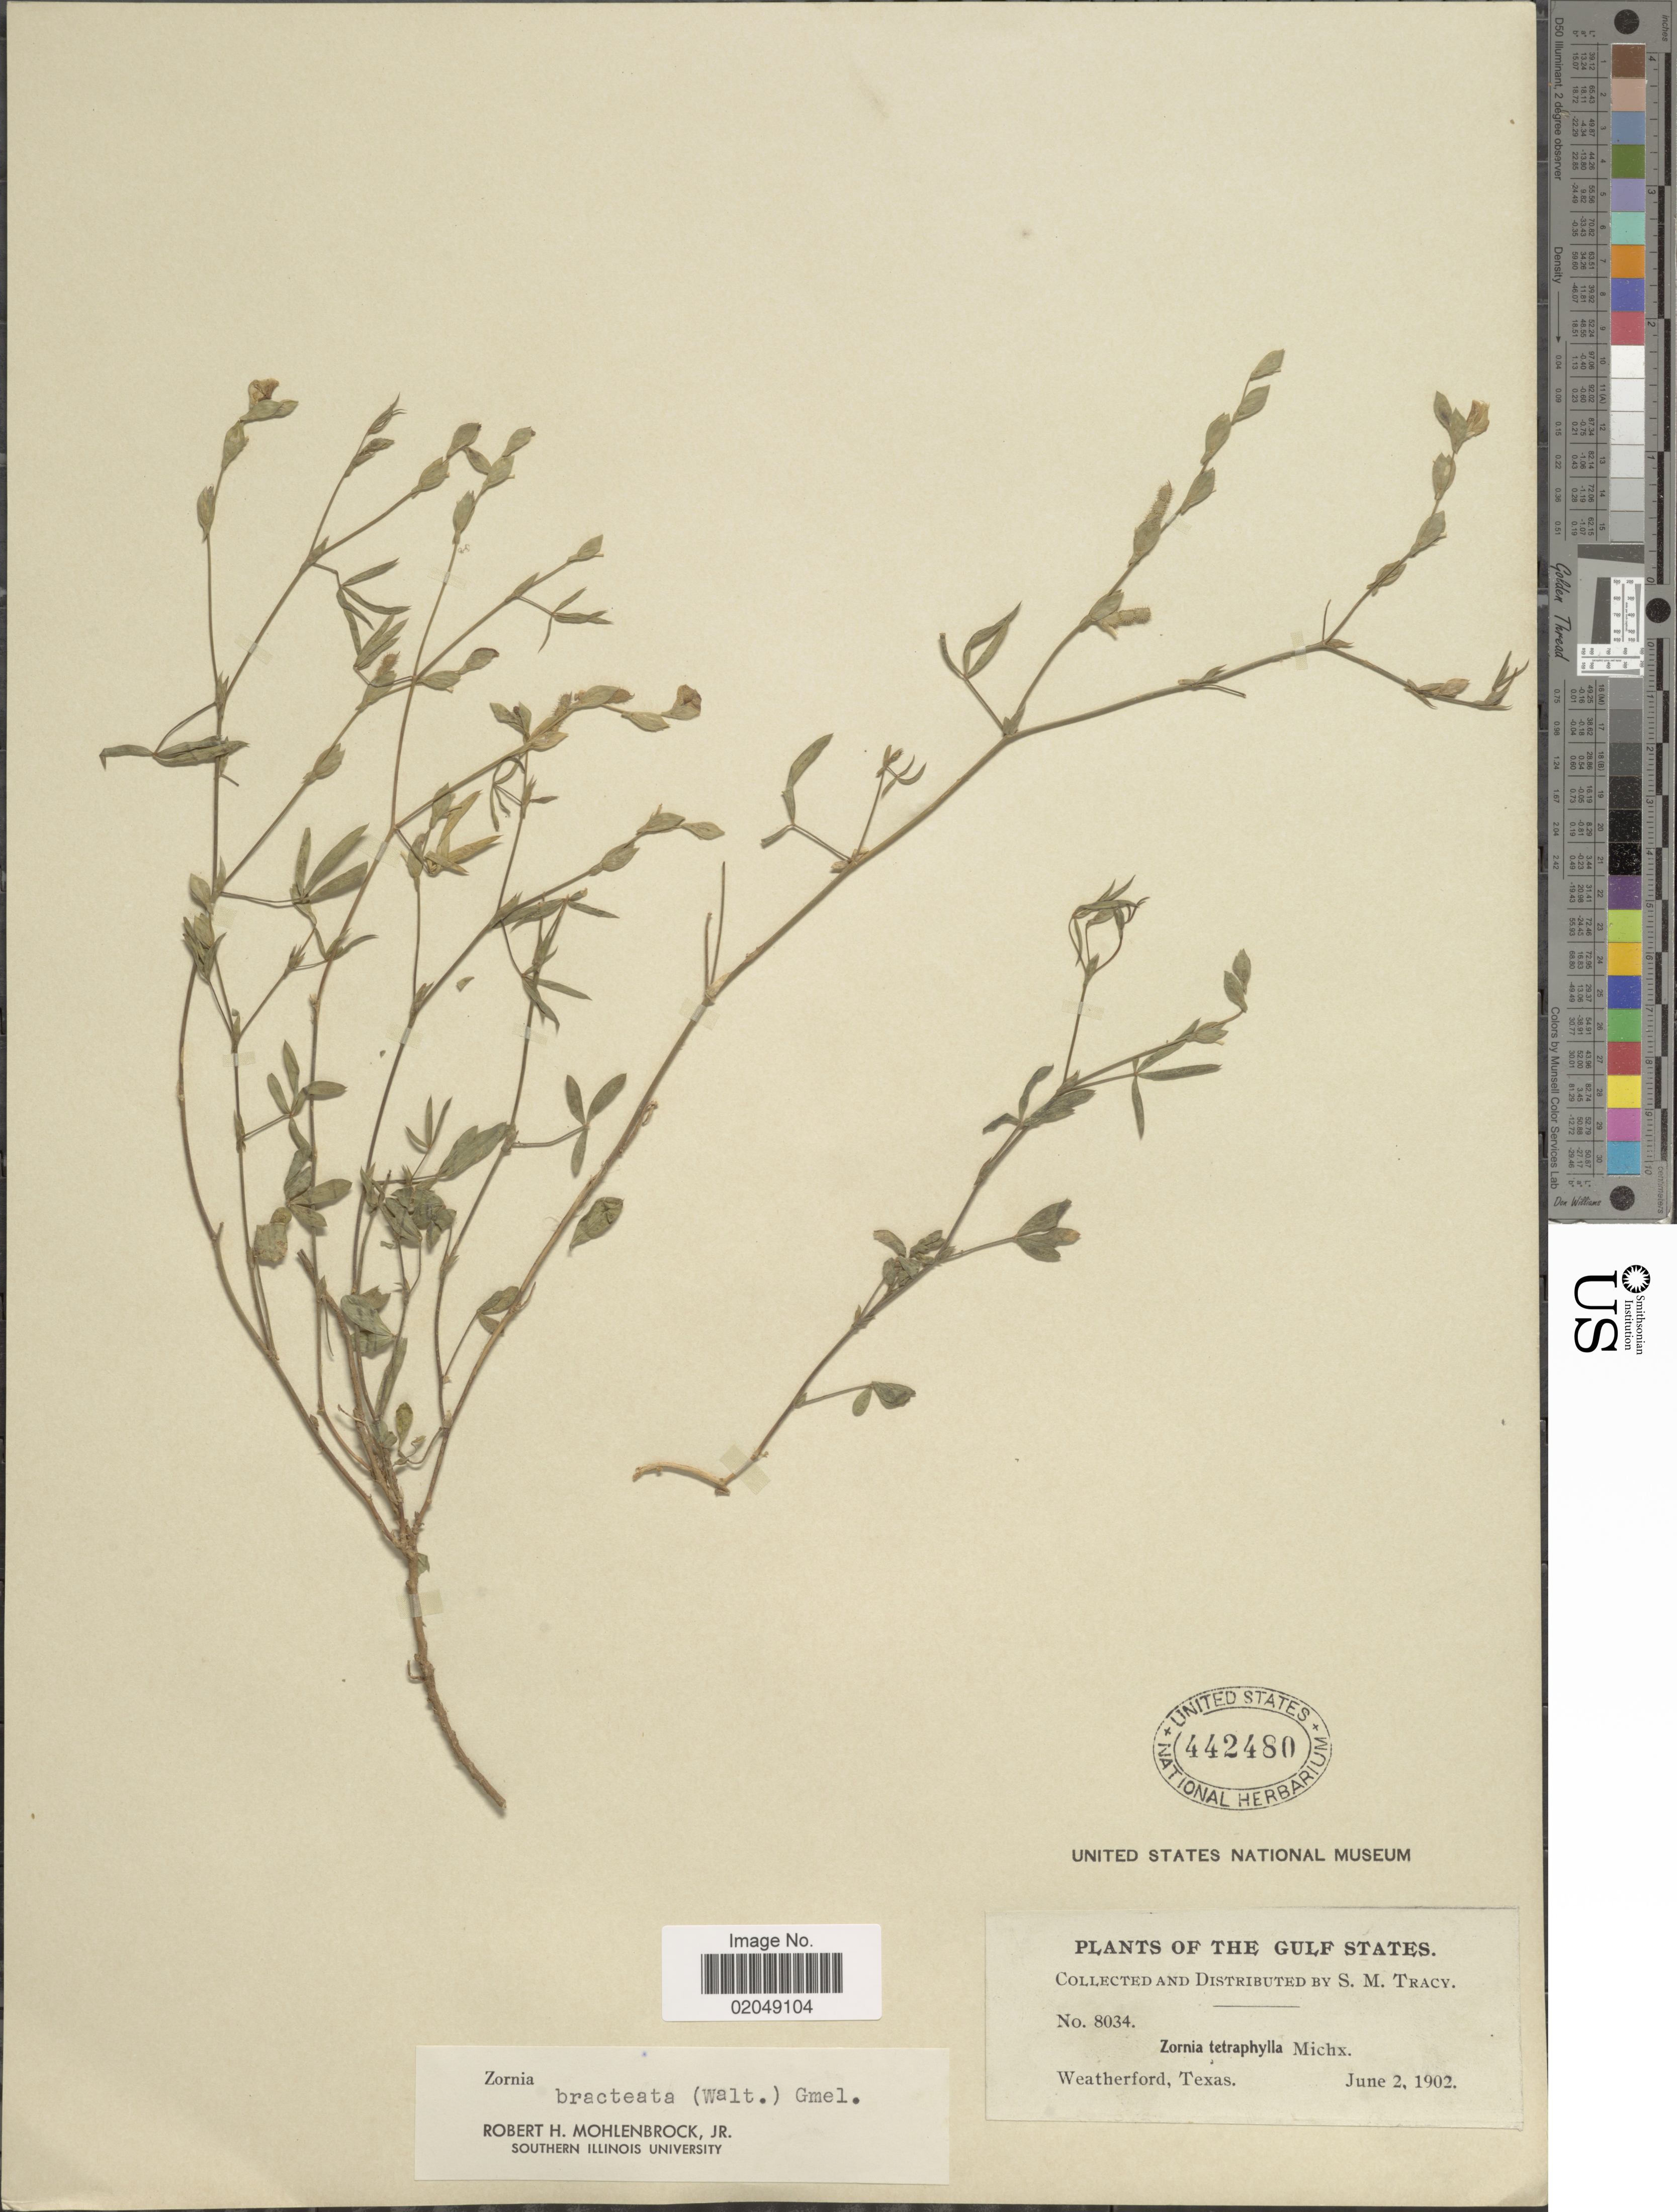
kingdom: Plantae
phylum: Tracheophyta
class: Magnoliopsida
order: Fabales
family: Fabaceae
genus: Zornia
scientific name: Zornia bracteata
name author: J.F. Gmel.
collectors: S. M. Tracy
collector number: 8034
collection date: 1902-06-02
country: United States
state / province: Texas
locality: The Gulf States, Weatherford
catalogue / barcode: US 442480